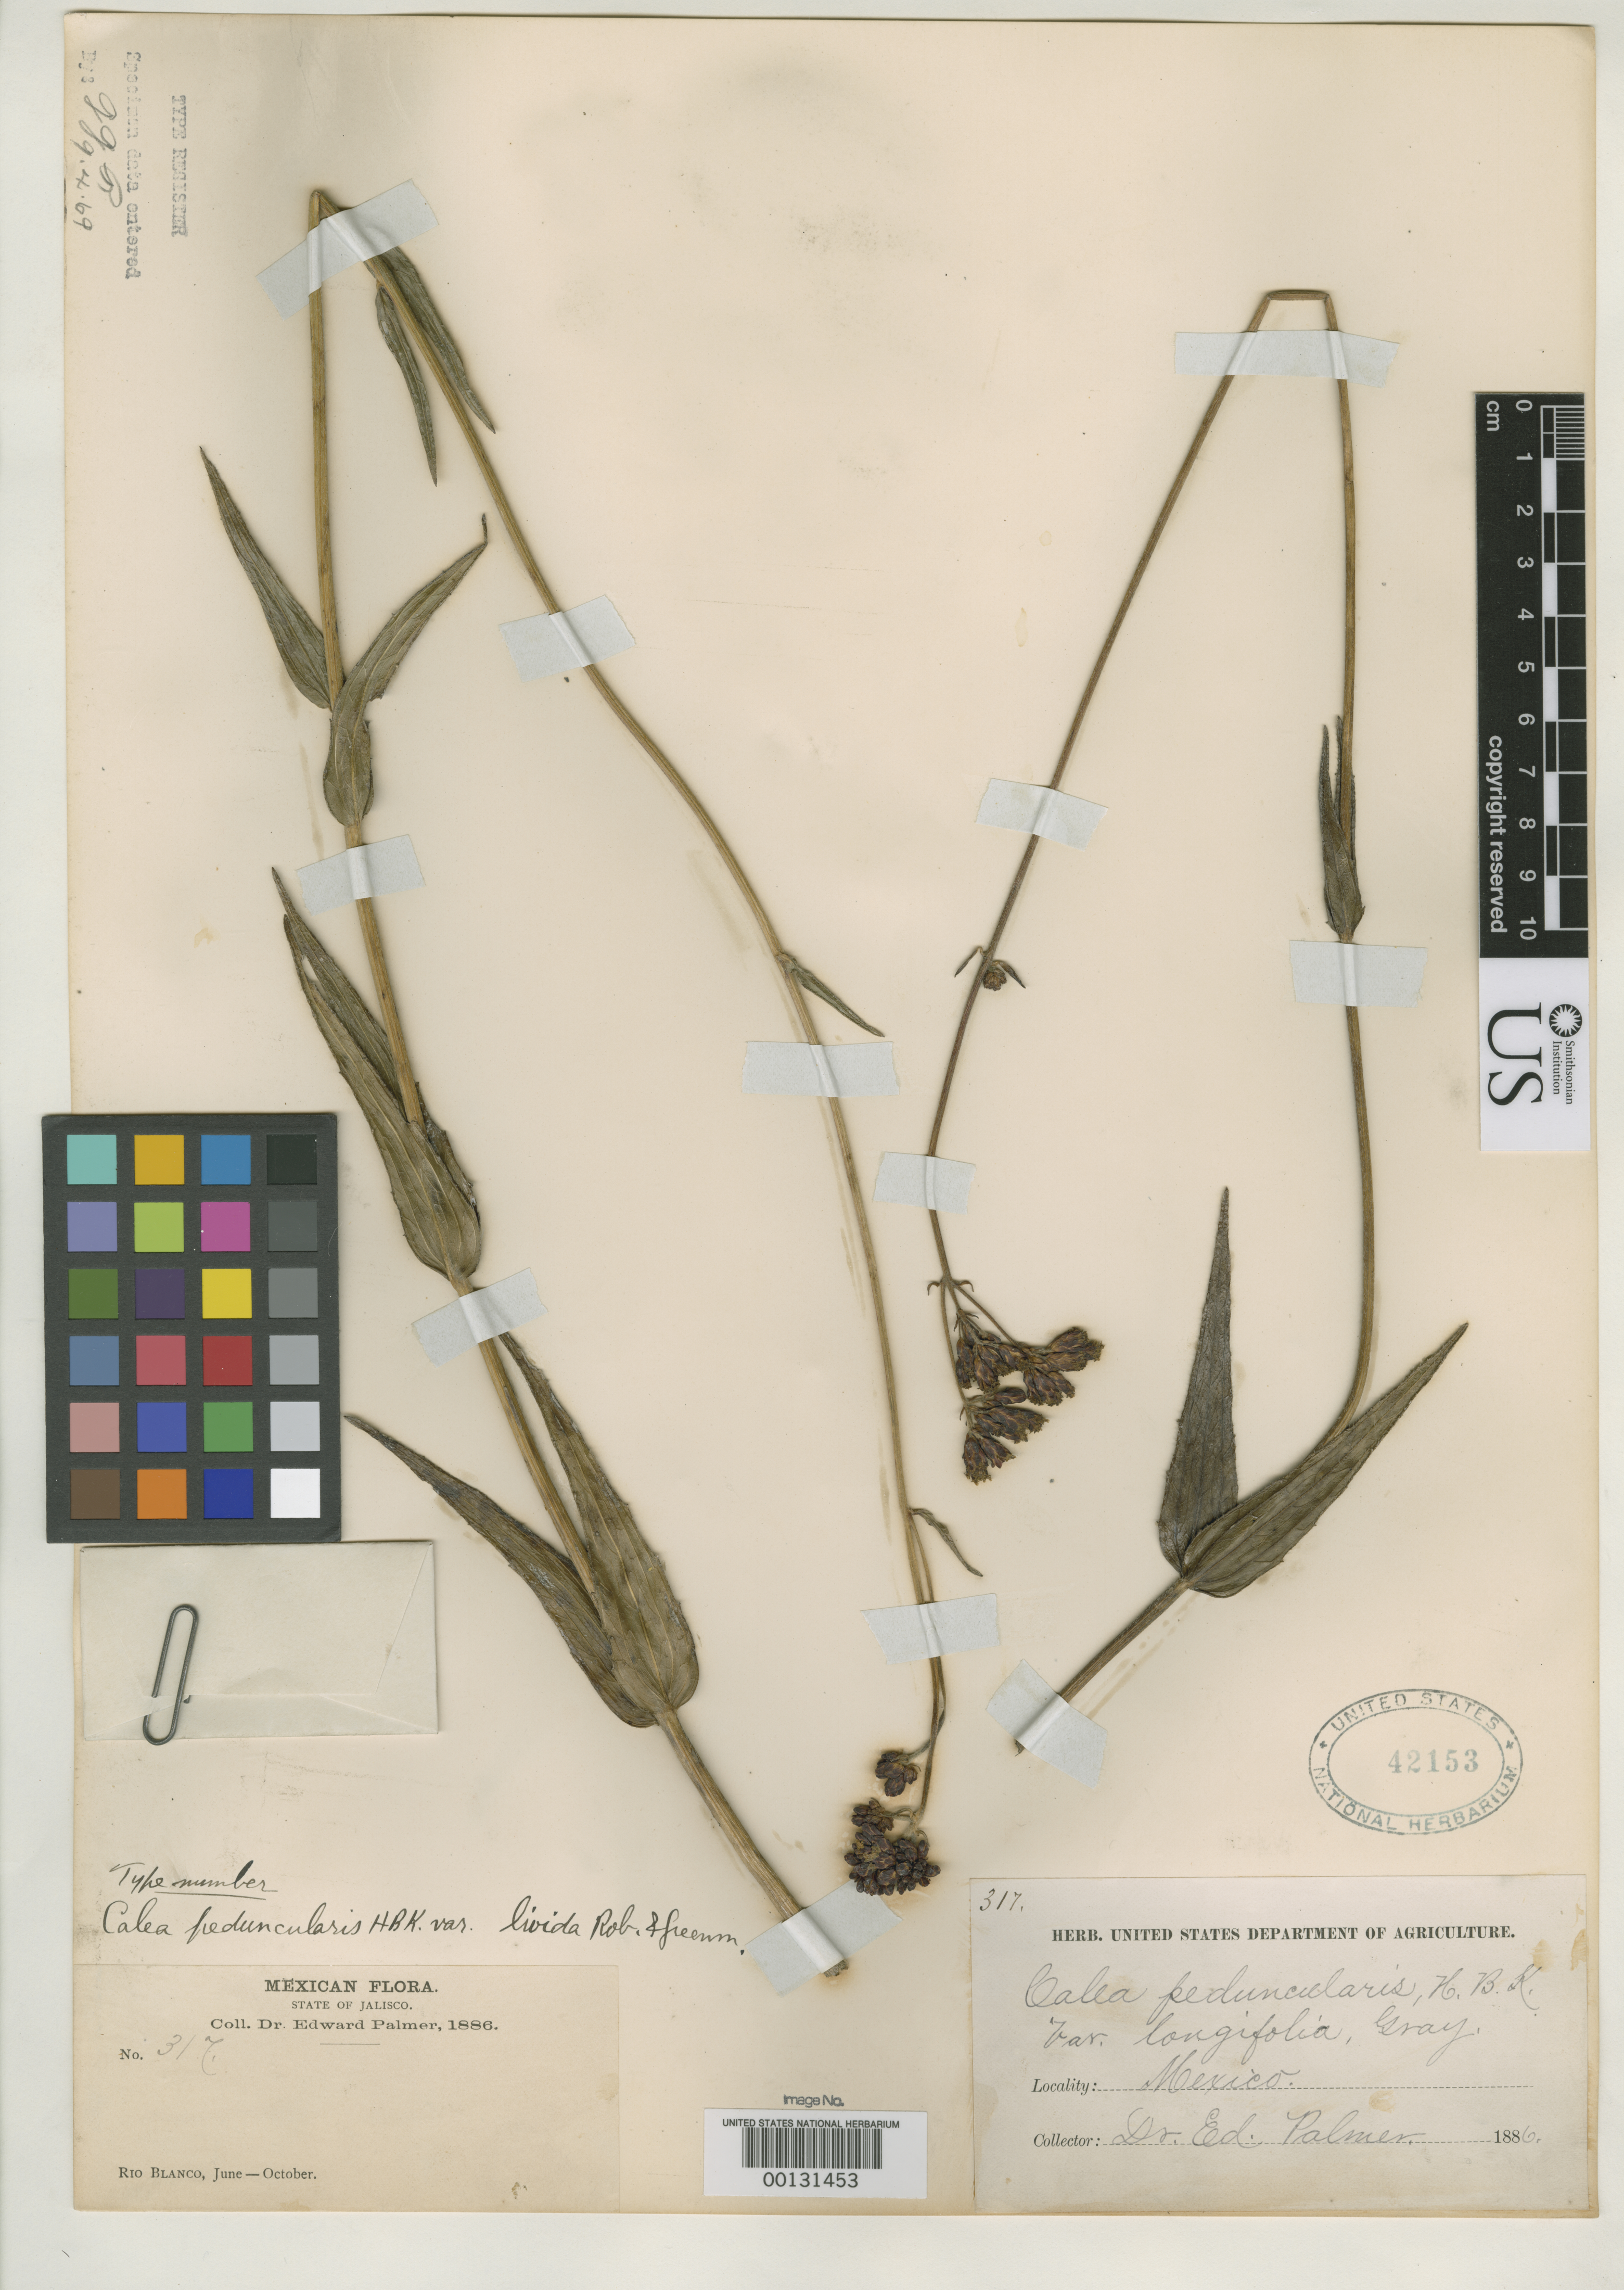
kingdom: Plantae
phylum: Tracheophyta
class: Magnoliopsida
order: Asterales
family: Asteraceae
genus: Calea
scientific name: Calea peduncularis var. livida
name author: B.L. Rob. & Greenm.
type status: Isosyntype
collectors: E. Palmer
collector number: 317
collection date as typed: Jun 1886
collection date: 1886-06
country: Mexico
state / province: Jalisco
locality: Rio Blanco.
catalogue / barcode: US 42153